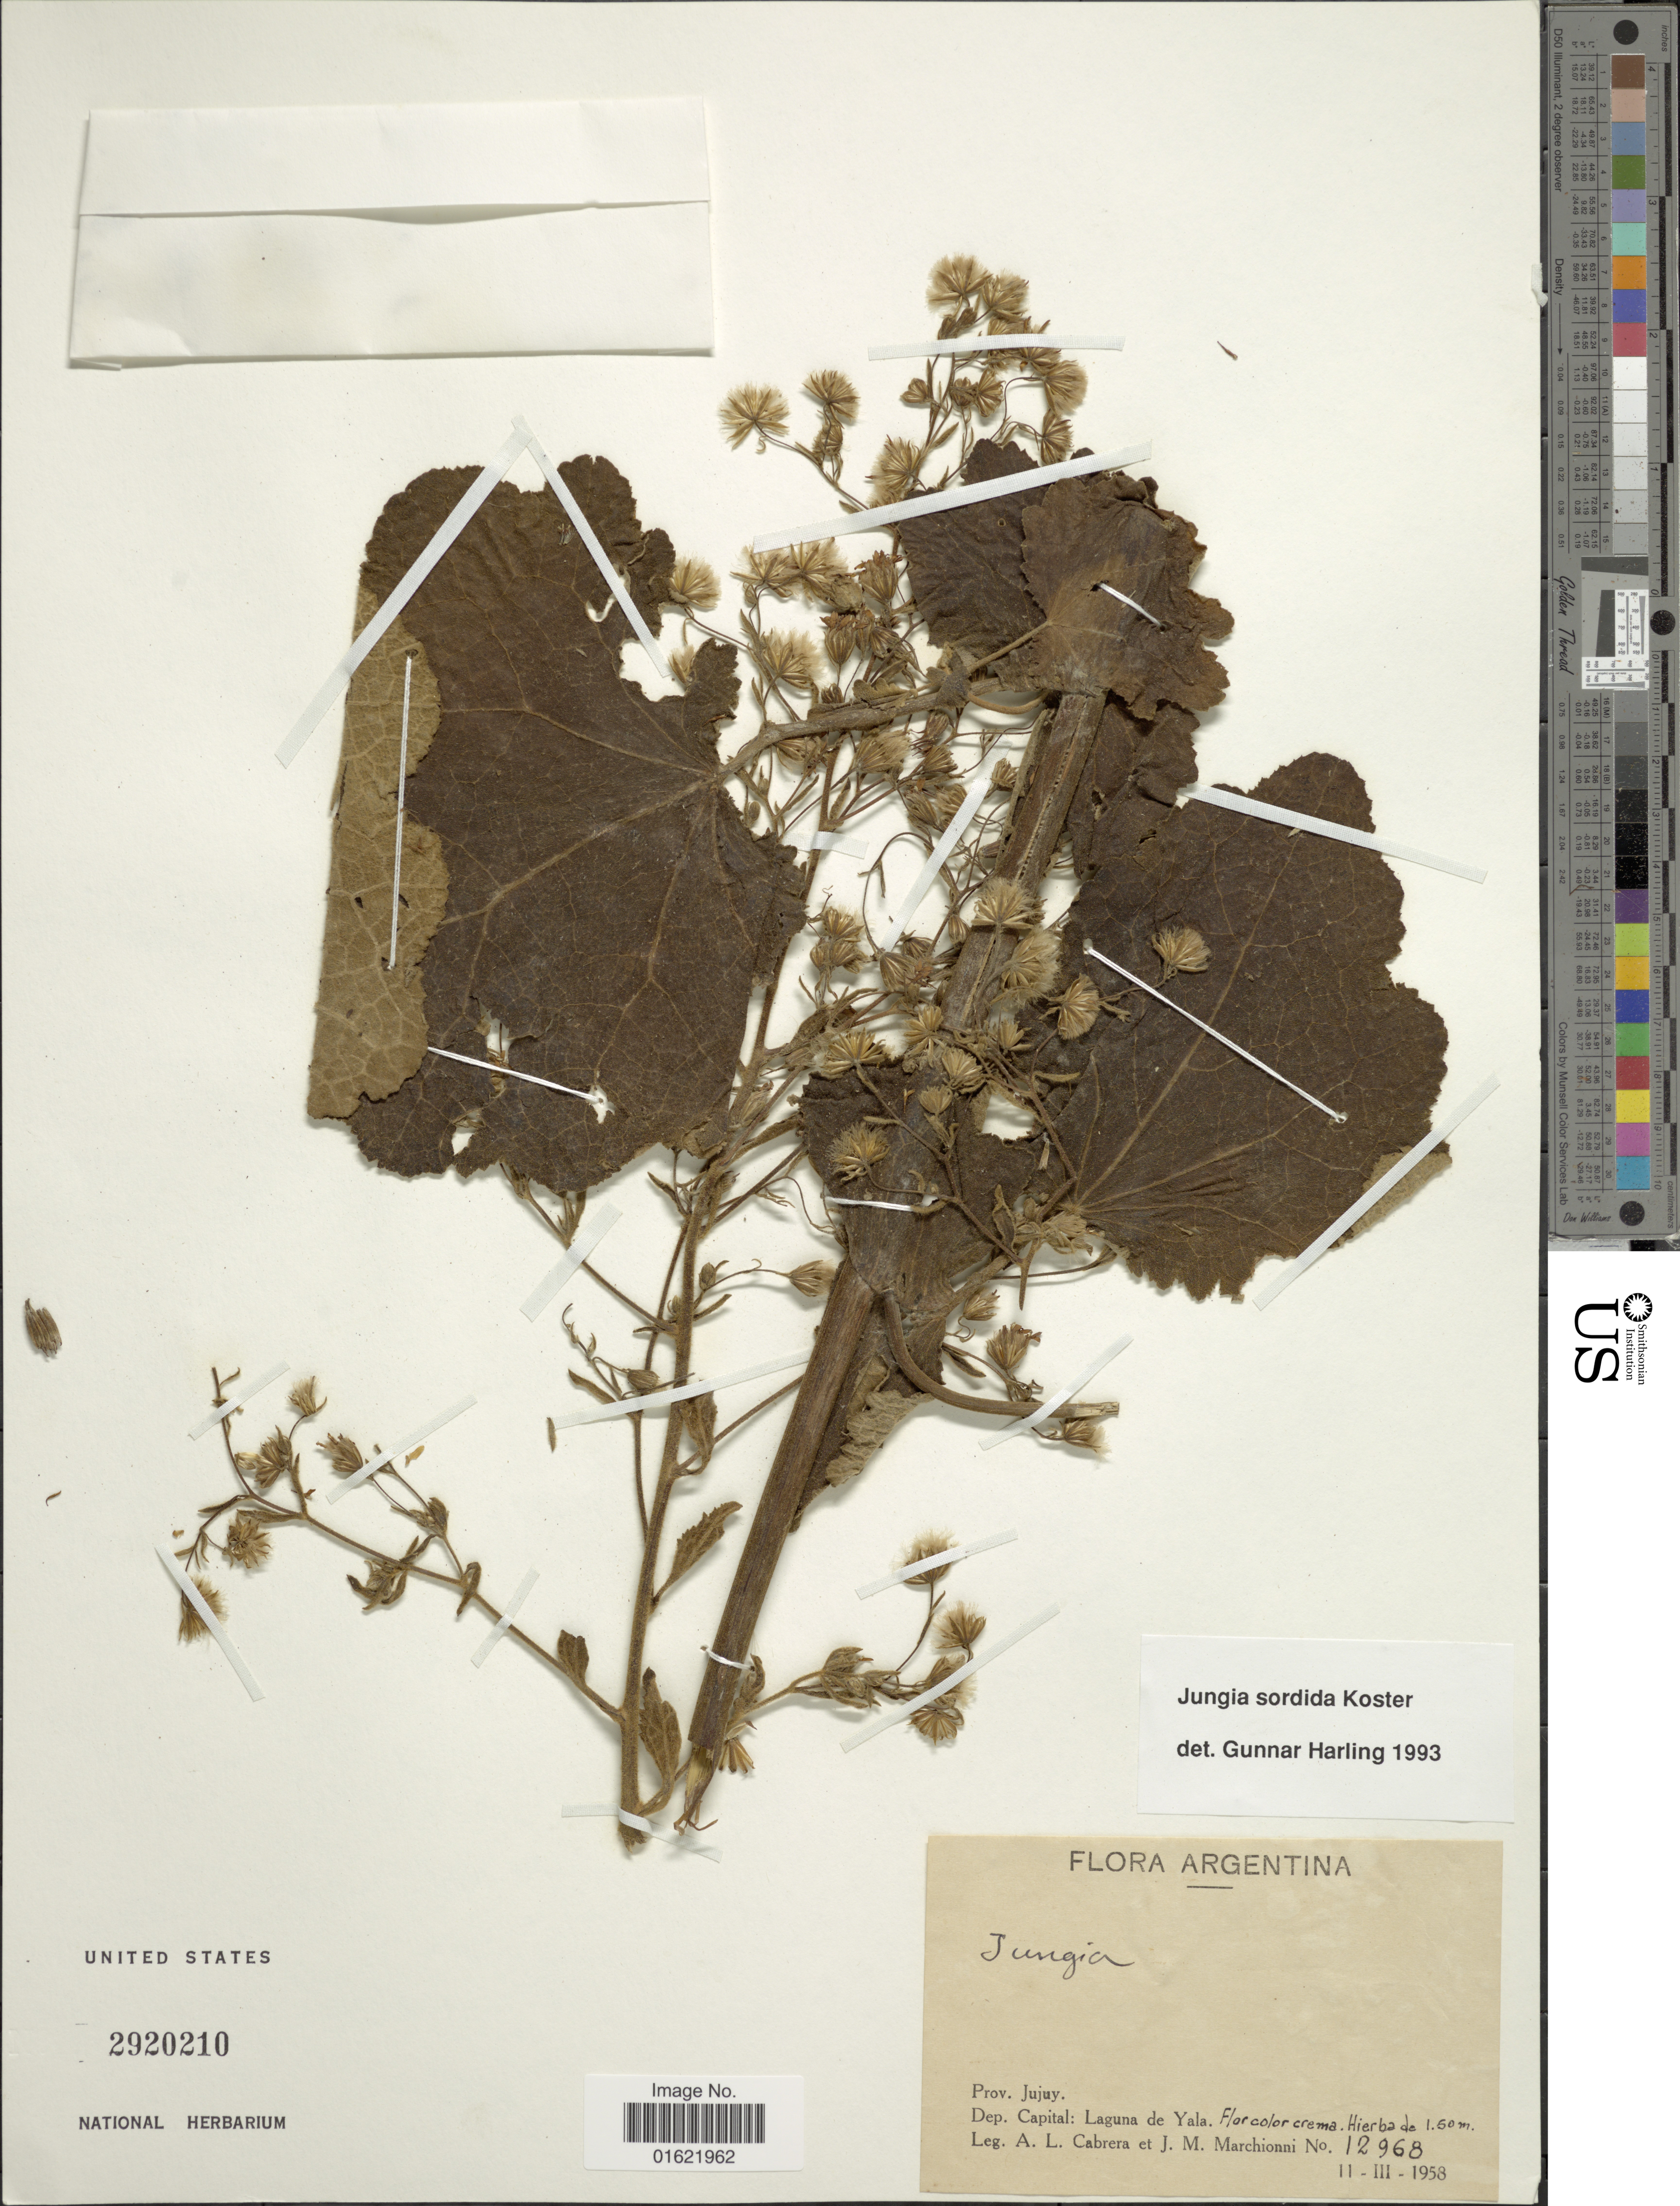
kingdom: Plantae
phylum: Tracheophyta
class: Magnoliopsida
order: Asterales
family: Asteraceae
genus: Jungia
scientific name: Jungia sordida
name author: J. Kost.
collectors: A. L. Cabrera & J. Marchionni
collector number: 12968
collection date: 1958-03-11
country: Argentina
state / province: Jujuy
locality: Dep. Capital: Laguna de Yala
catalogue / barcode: US 2920210